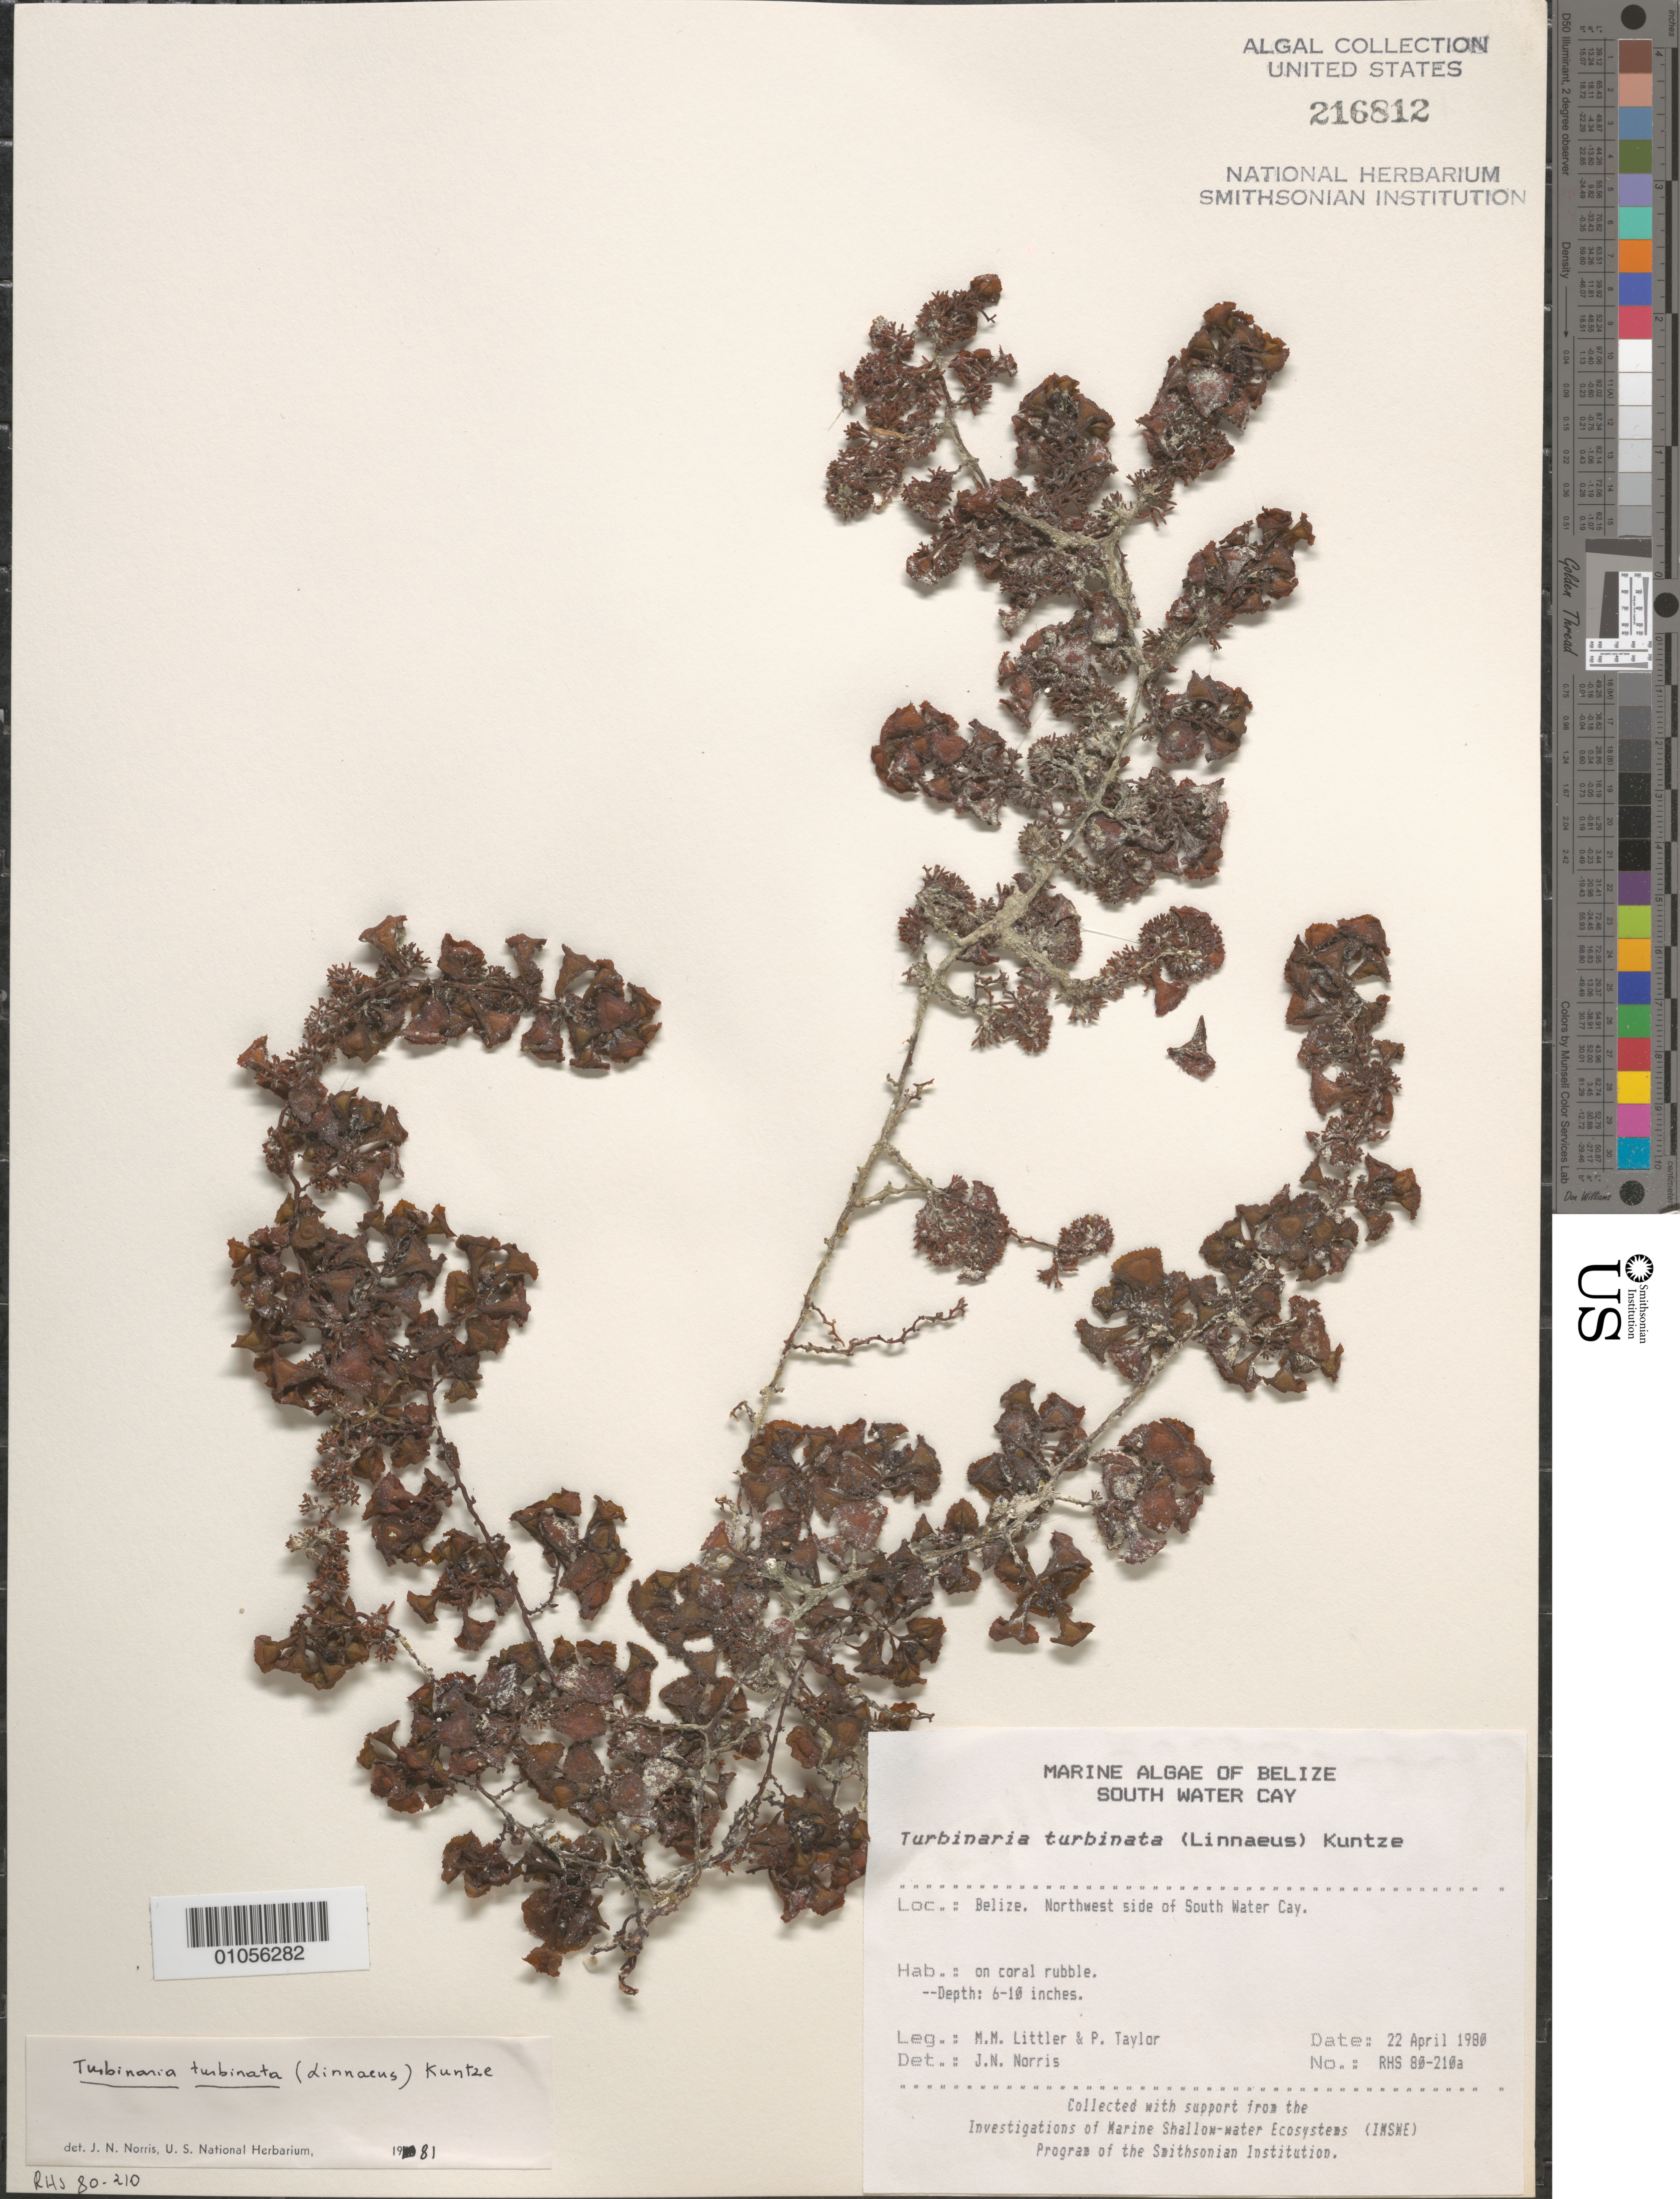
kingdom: Chromista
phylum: Ochrophyta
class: Phaeophyceae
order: Fucales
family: Sargassaceae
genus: Turbinaria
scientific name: Turbinaria turbinata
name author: (L.) Kuntze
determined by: Norris, James N.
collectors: M. M. Littler & P. R. Taylor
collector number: RHS 80-210A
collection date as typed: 22 Apr 1980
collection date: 1980-04-22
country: Belize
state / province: Stann Creek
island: South Water Cay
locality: Northwest side of South Water Cay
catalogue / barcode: US 216812